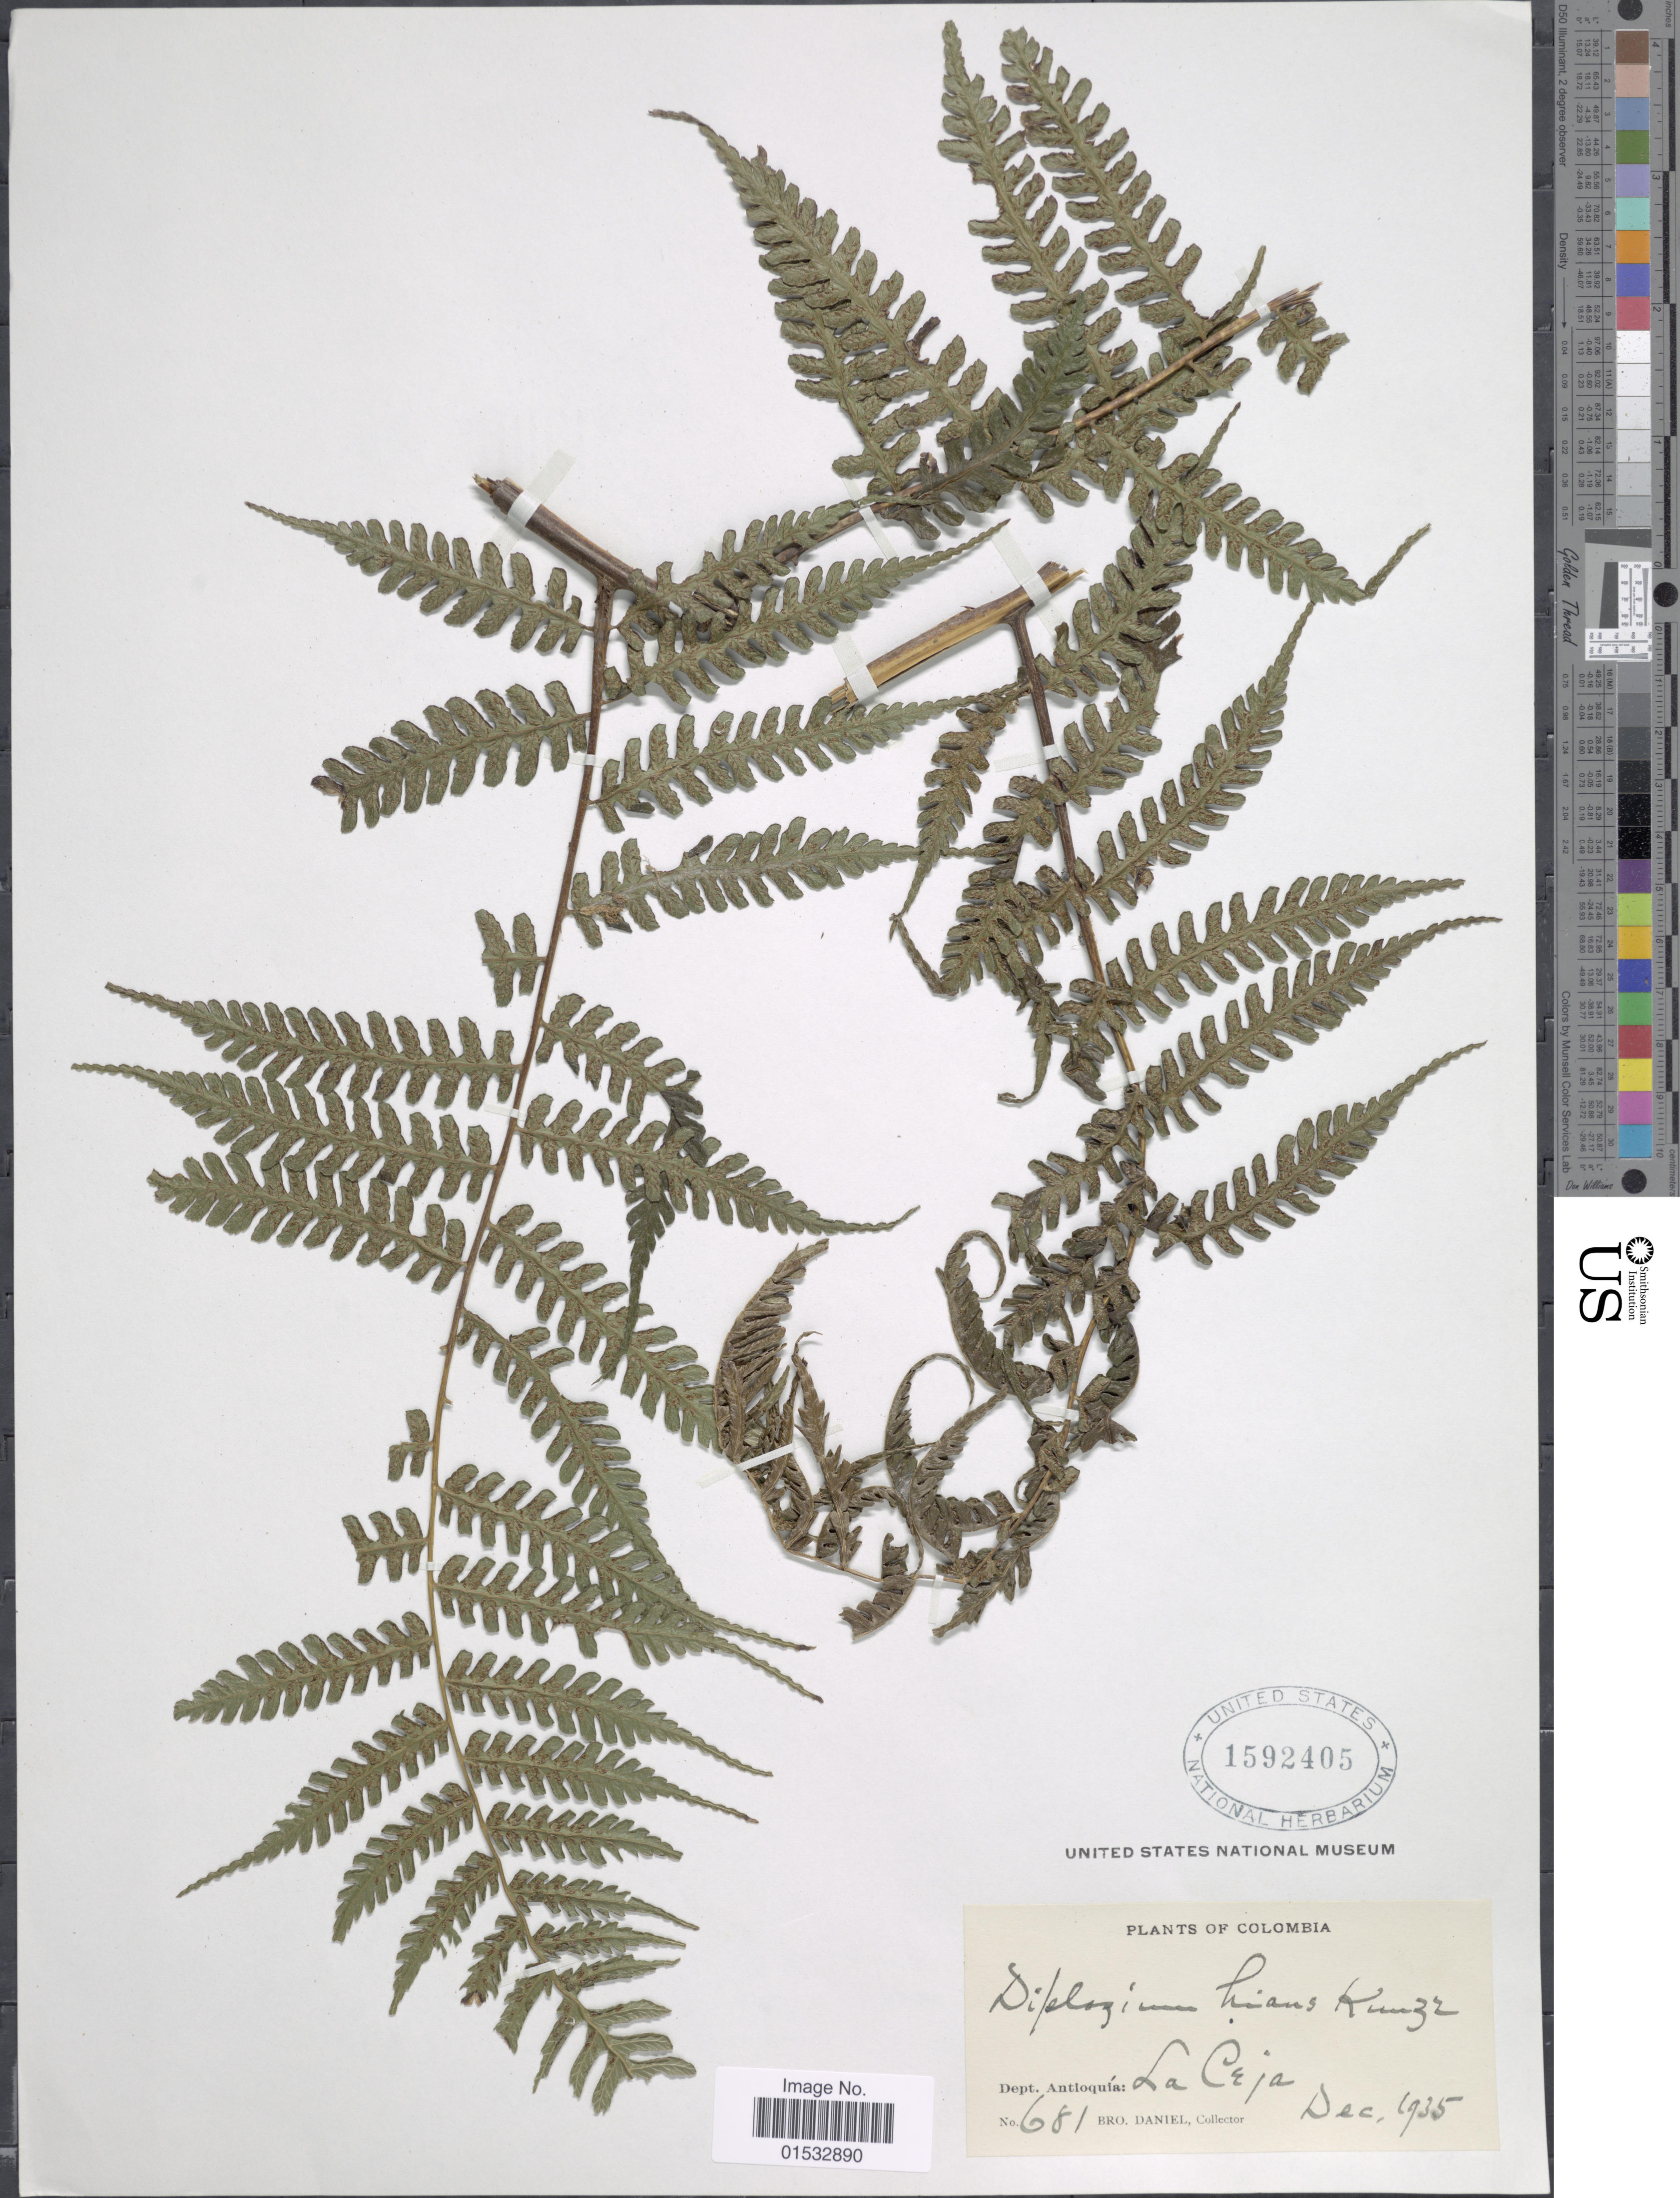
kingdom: Plantae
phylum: Tracheophyta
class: Polypodiopsida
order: Polypodiales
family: Athyriaceae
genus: Diplazium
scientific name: Diplazium hians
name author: Kunze ex Klotzsch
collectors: Bro. Daniel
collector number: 681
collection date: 1935-12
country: Colombia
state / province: Antioquia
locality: Colombia. Le Ceja.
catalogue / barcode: US 1592405